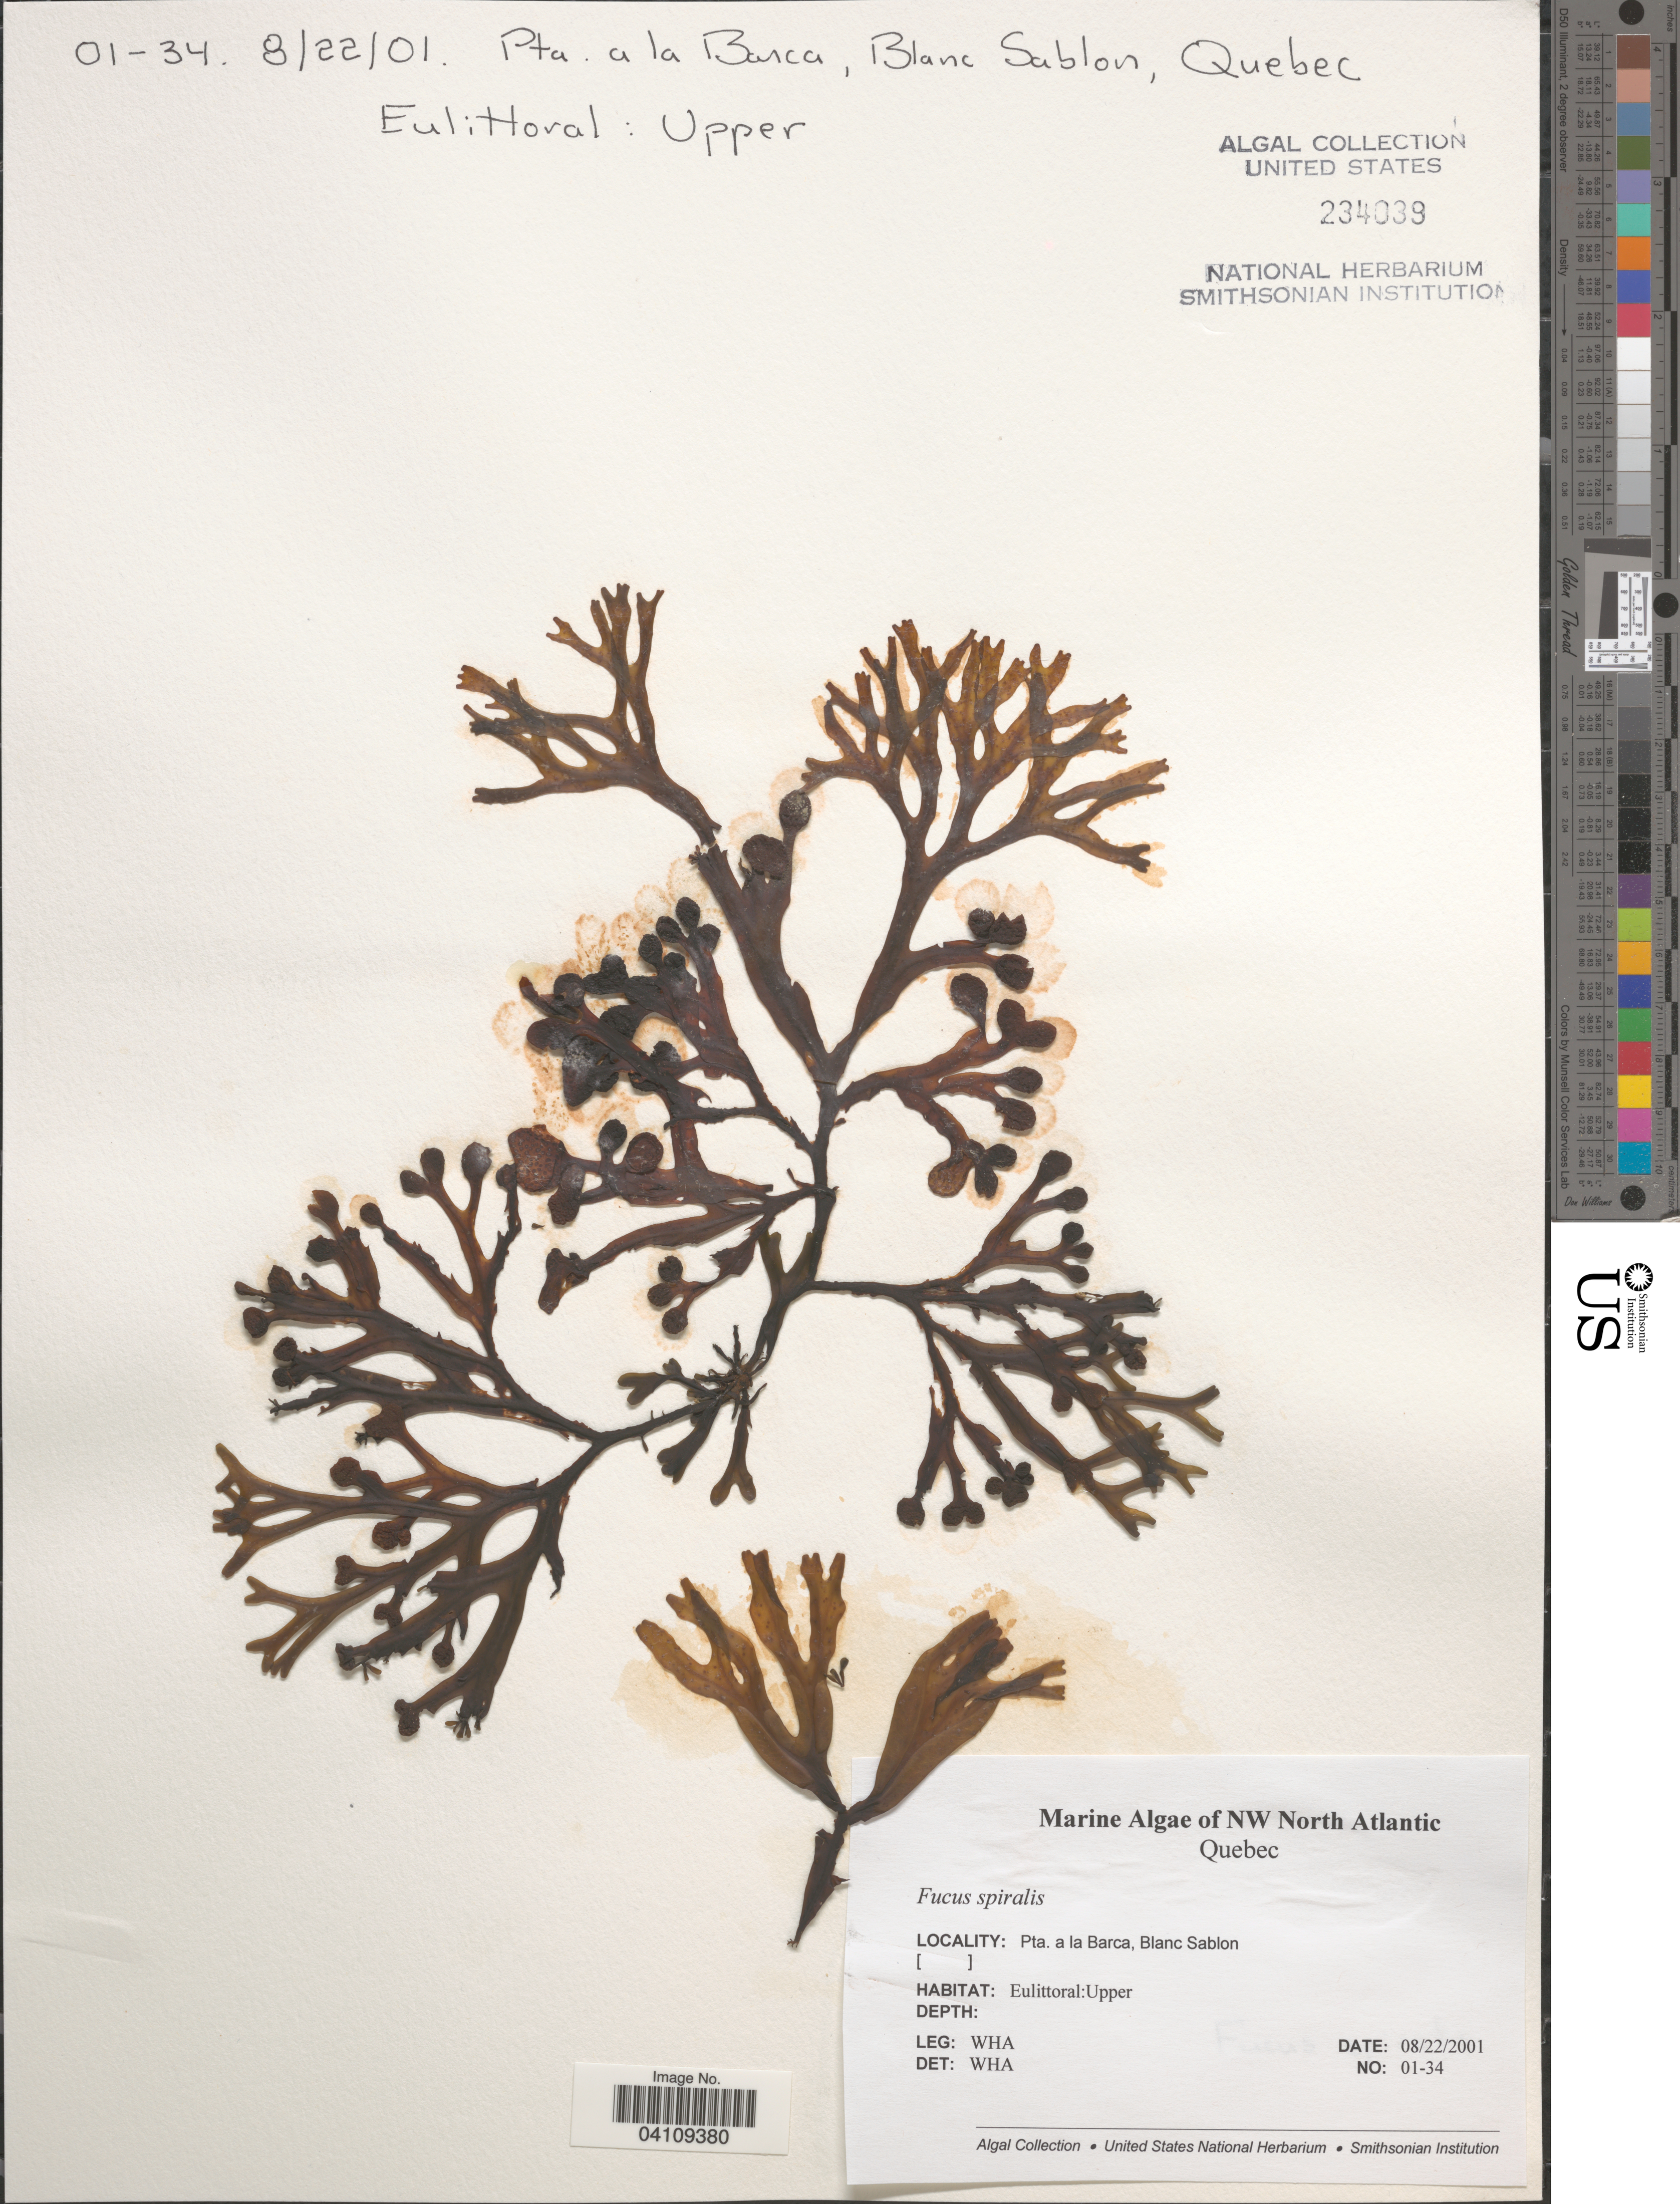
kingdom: Chromista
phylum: Ochrophyta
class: Phaeophyceae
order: Fucales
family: Fucaceae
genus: Fucus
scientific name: Fucus spiralis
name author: L.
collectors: W. H. Adey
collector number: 01-34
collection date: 2001-08-22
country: Canada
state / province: Quebec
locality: NW North Atlantic. Pta. a la Barca, Blanc Sablon.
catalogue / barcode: US 234039